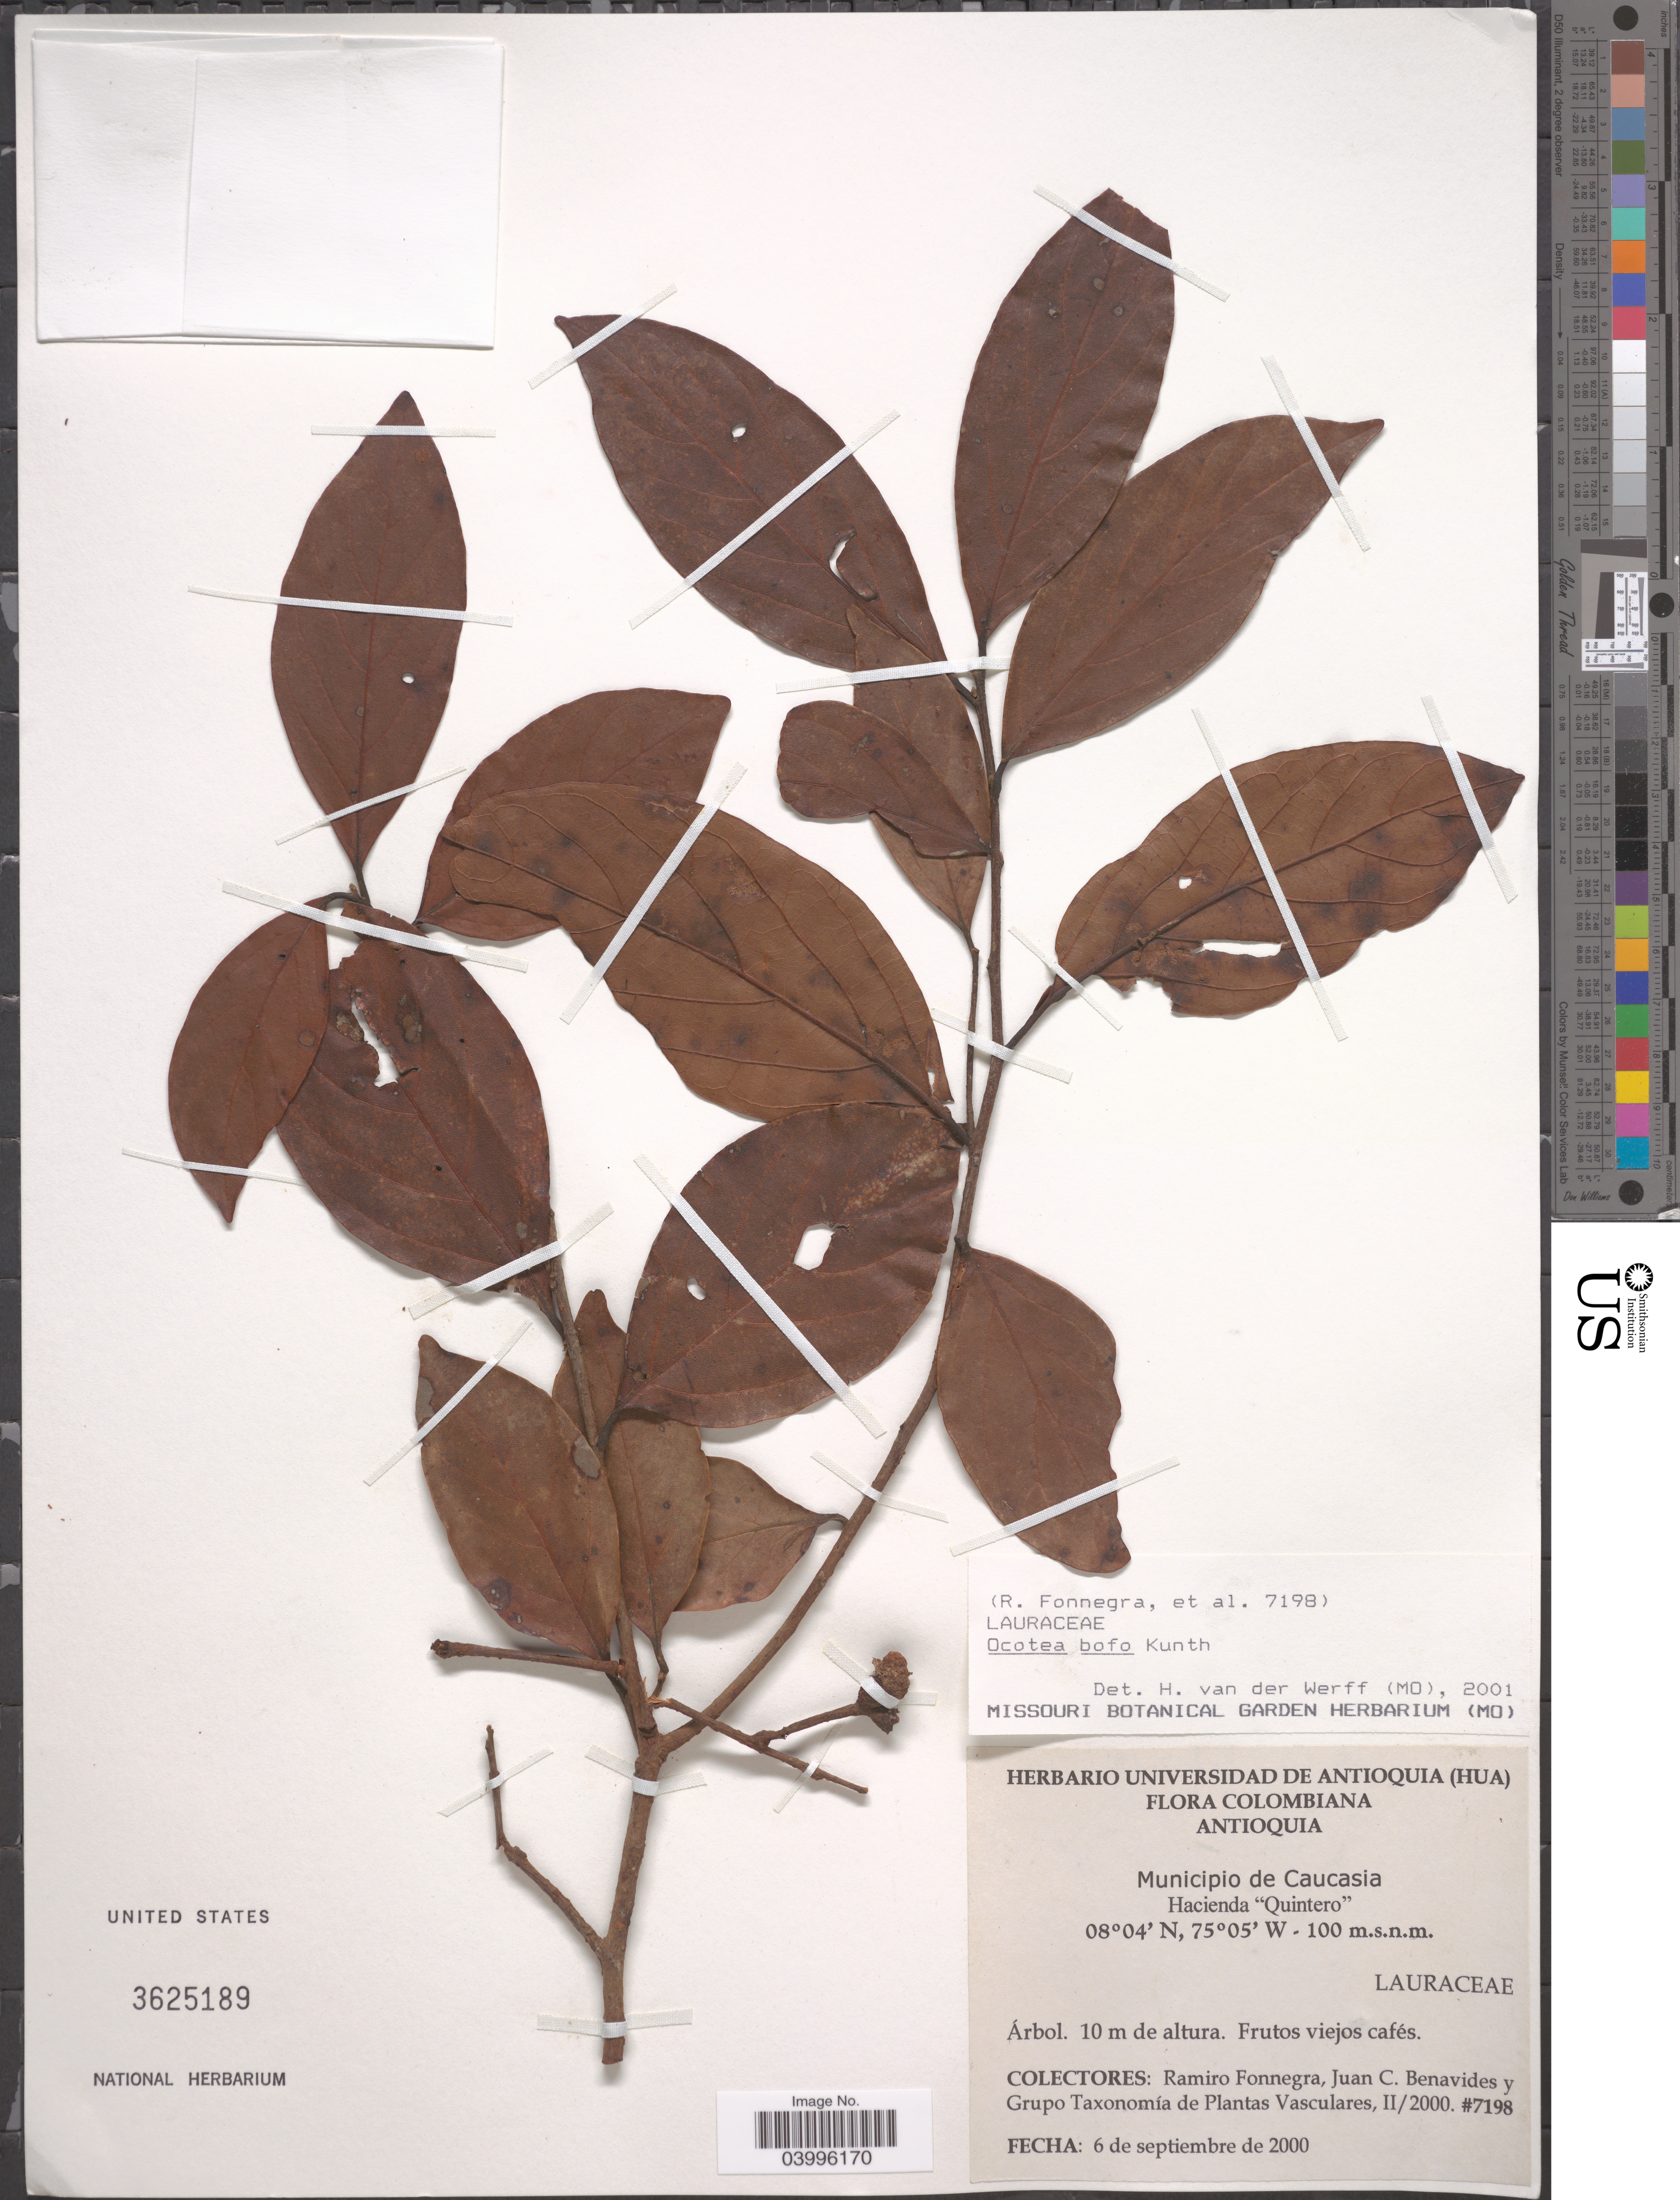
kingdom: Plantae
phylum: Tracheophyta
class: Magnoliopsida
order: Laurales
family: Lauraceae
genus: Ocotea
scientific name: Ocotea bofo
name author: Kunth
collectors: R. Fonnegra, J. Benavides & Grupo Taxonomía de Plantas Vasculares II/2000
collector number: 7198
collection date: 2000-09-06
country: Colombia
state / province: Antioquia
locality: Municipio de Caucasia. Hacienda "Quintero".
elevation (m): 100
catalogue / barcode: US 3625189